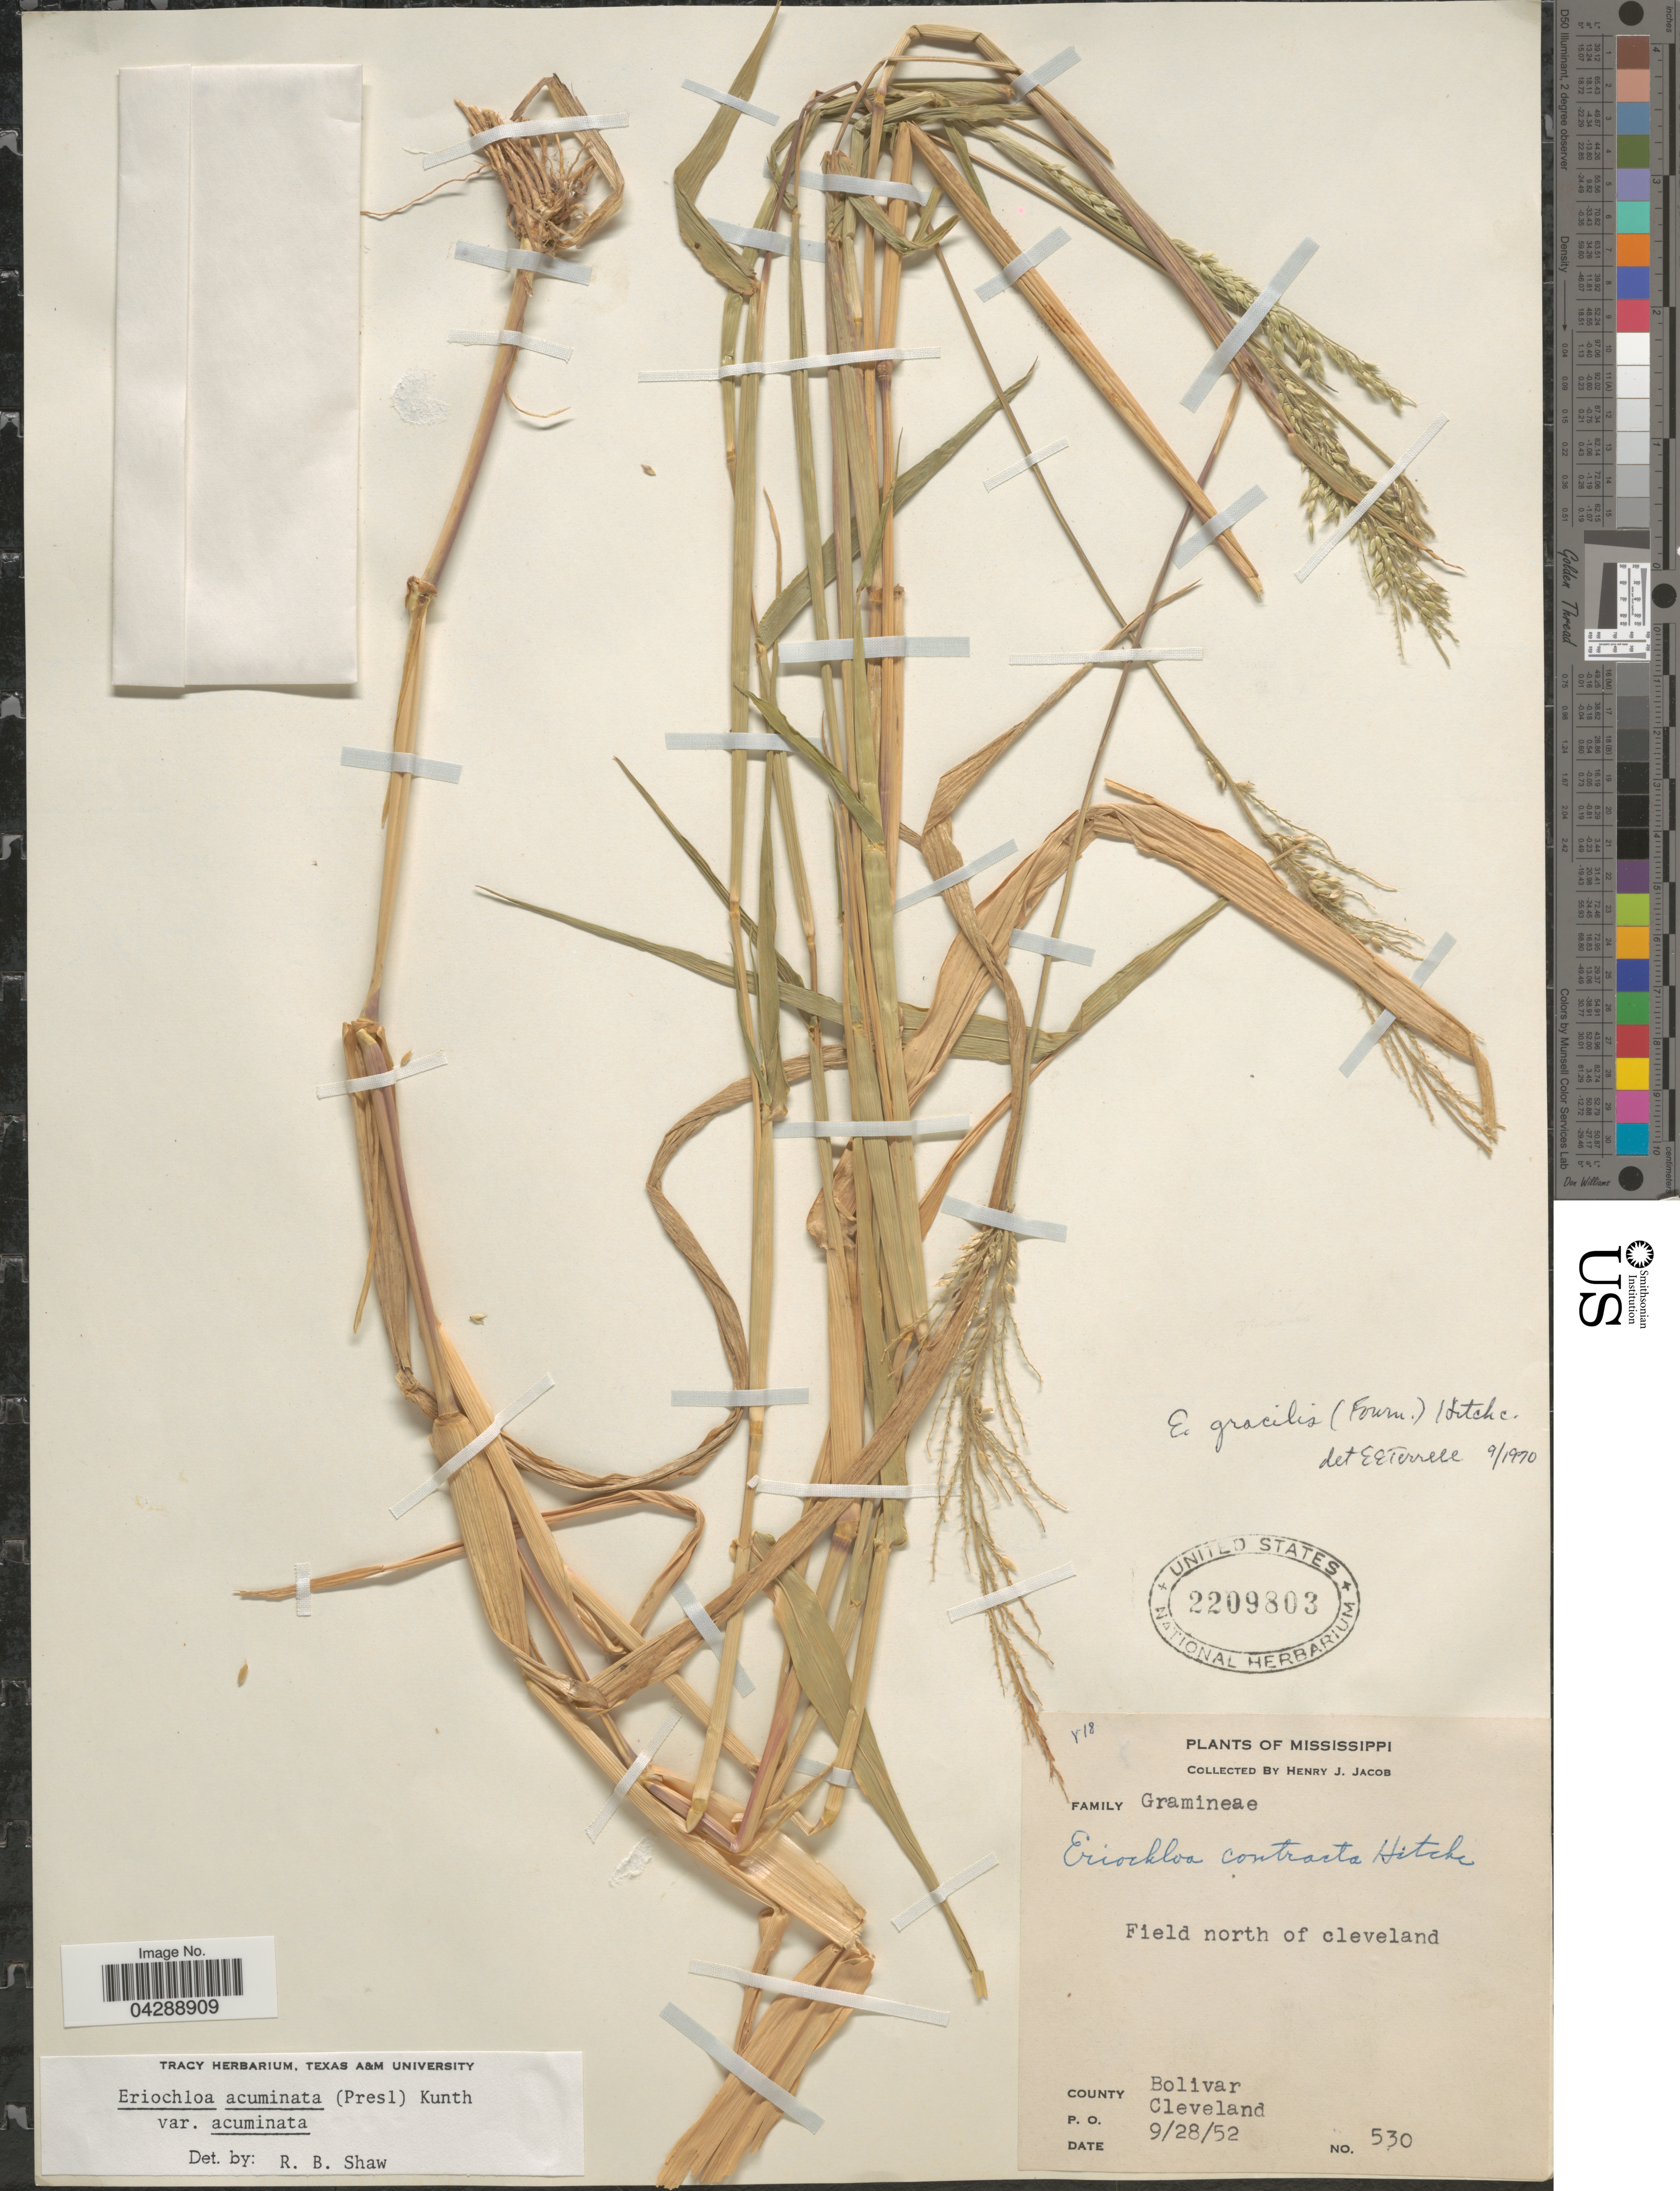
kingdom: Plantae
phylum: Tracheophyta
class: Liliopsida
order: Poales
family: Poaceae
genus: Eriochloa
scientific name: Eriochloa acuminata var. acuminata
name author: (J. Presl) Kunth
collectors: H. Jacob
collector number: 530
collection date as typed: Transcribed d/m/y: 28/9/52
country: United States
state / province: Mississippi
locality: Field north of cleveland. County Bolivar. P. O. Cleveland.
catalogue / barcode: US 2209803